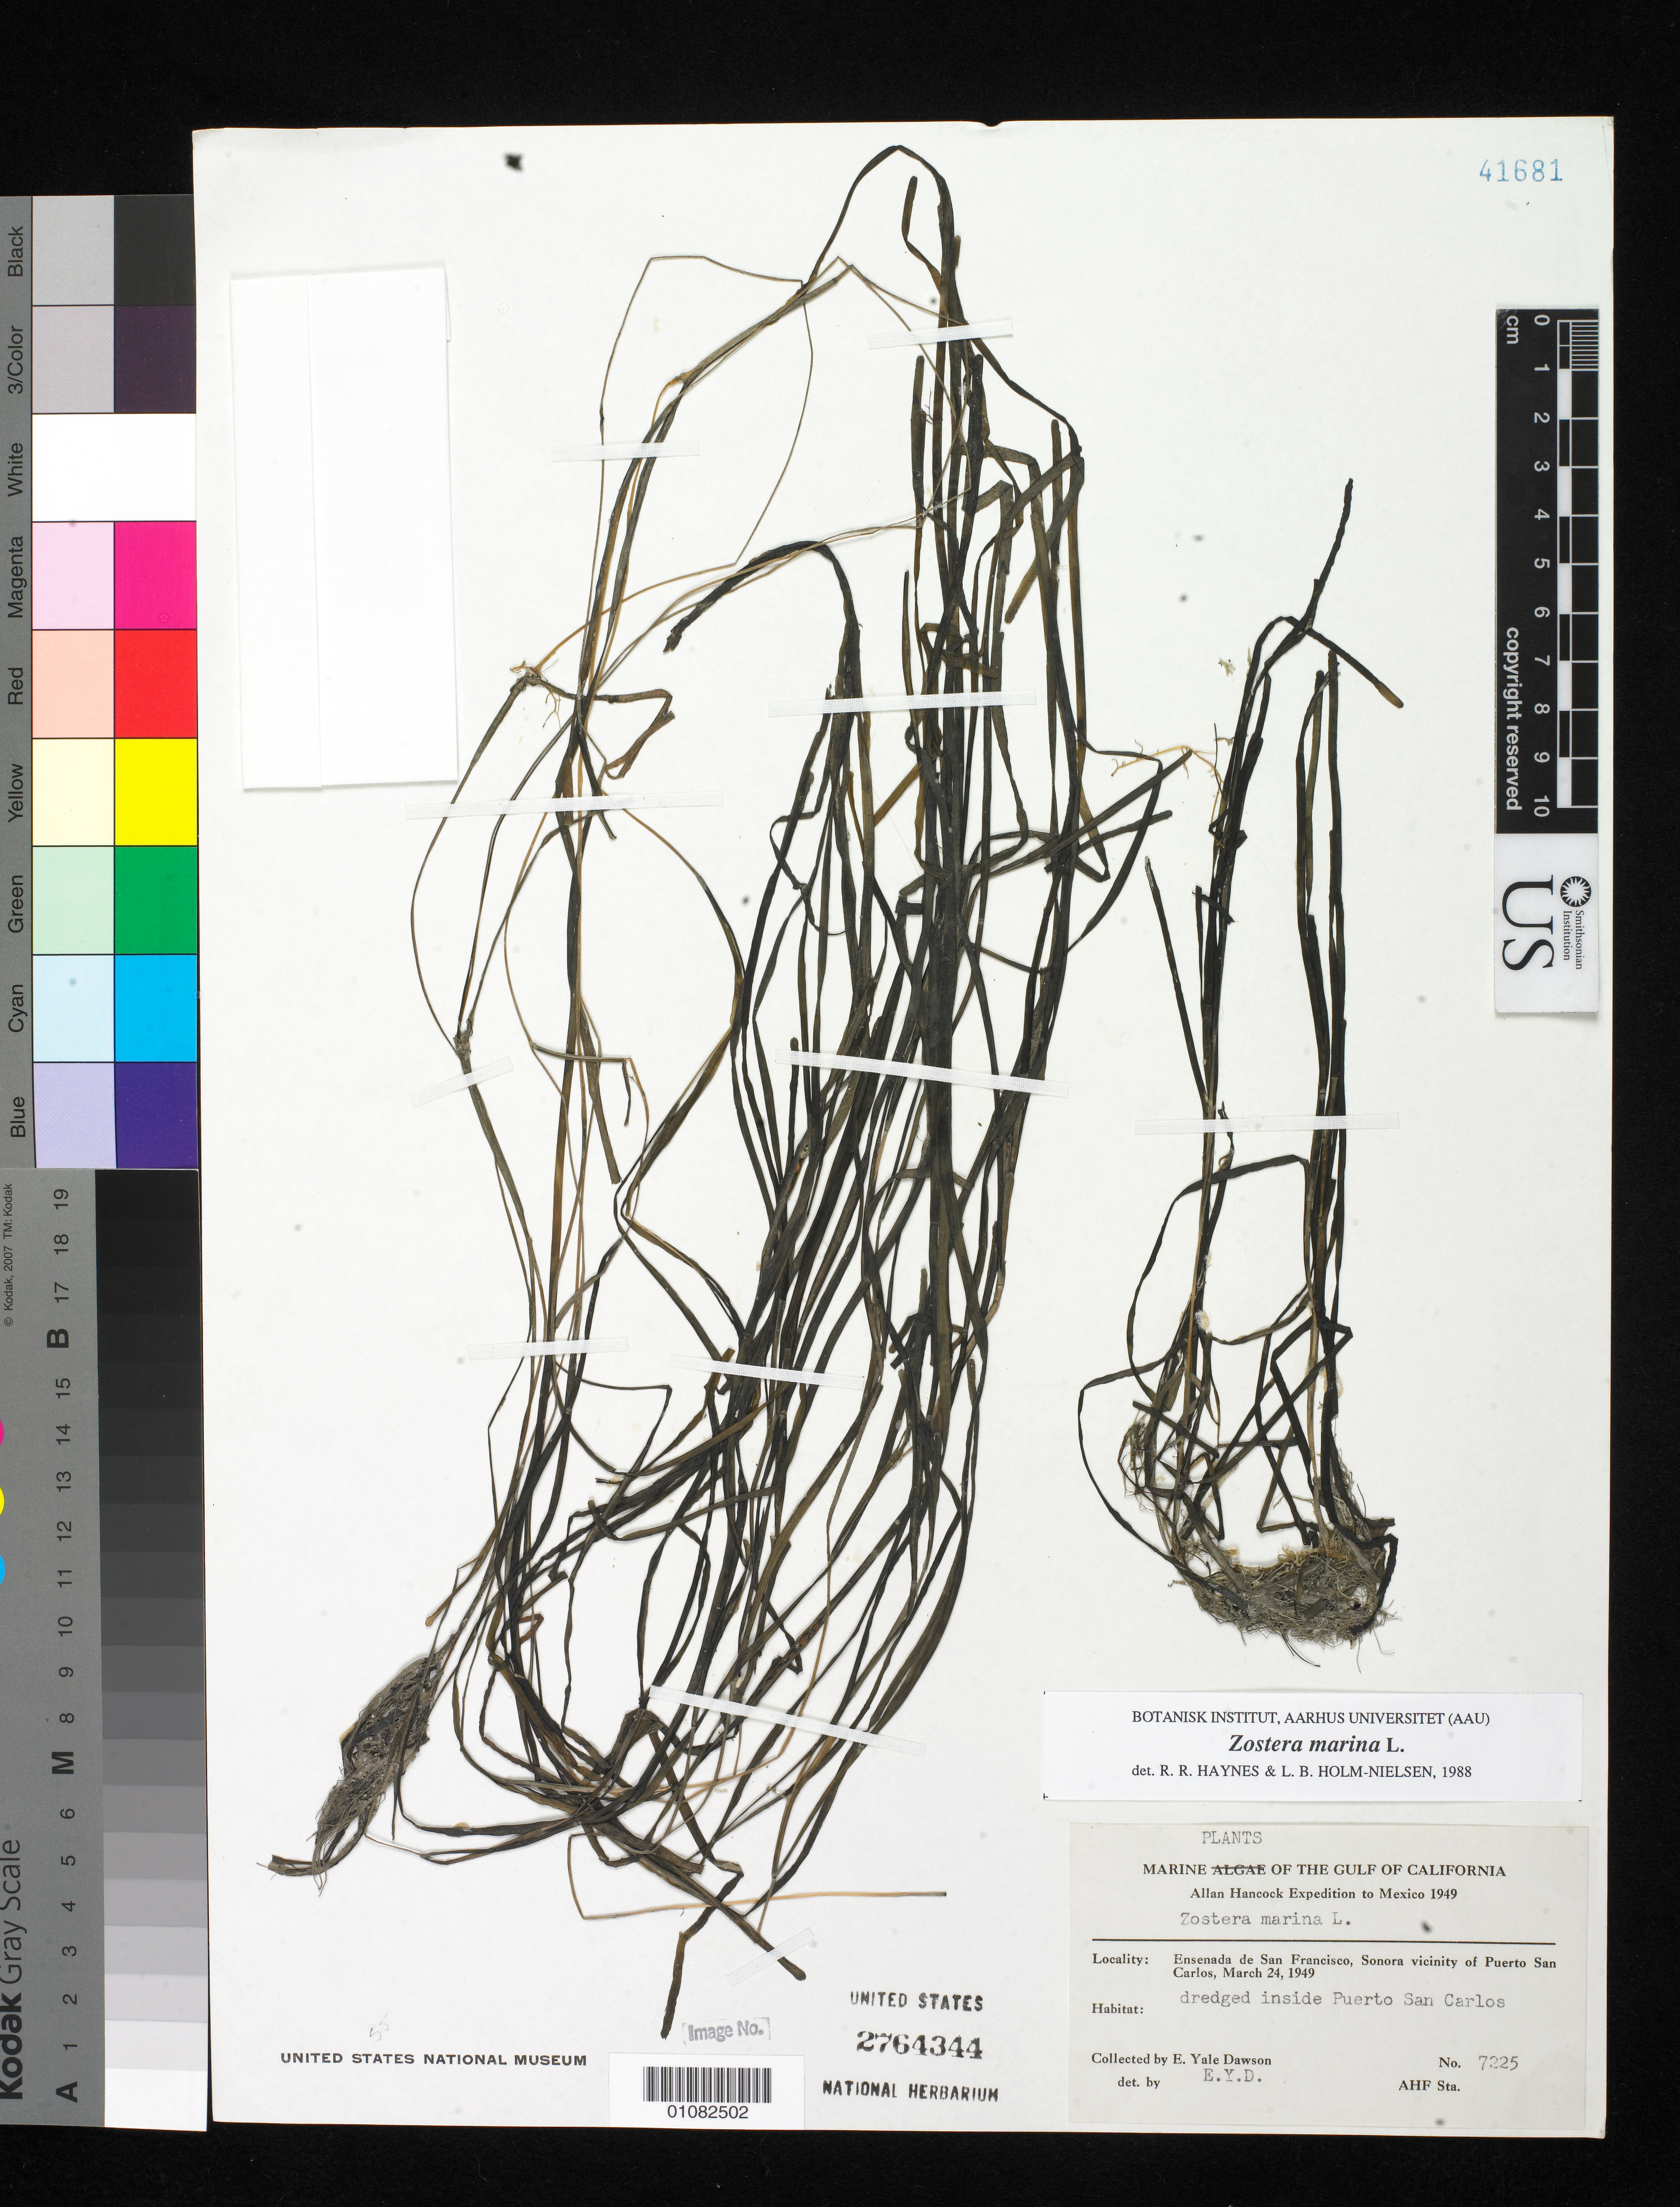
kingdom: Plantae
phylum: Tracheophyta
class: Liliopsida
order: Alismatales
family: Zosteraceae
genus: Zostera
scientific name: Zostera marina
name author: L.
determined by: Dawson, E. Y.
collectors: E. Y. Dawson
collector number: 7225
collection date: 1949-03-24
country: Mexico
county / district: San Carlos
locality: Puerto San Carlos, Sonora, Ensenada de San Francisco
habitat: dredged inside Puerto San Carlos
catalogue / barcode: US 2764344